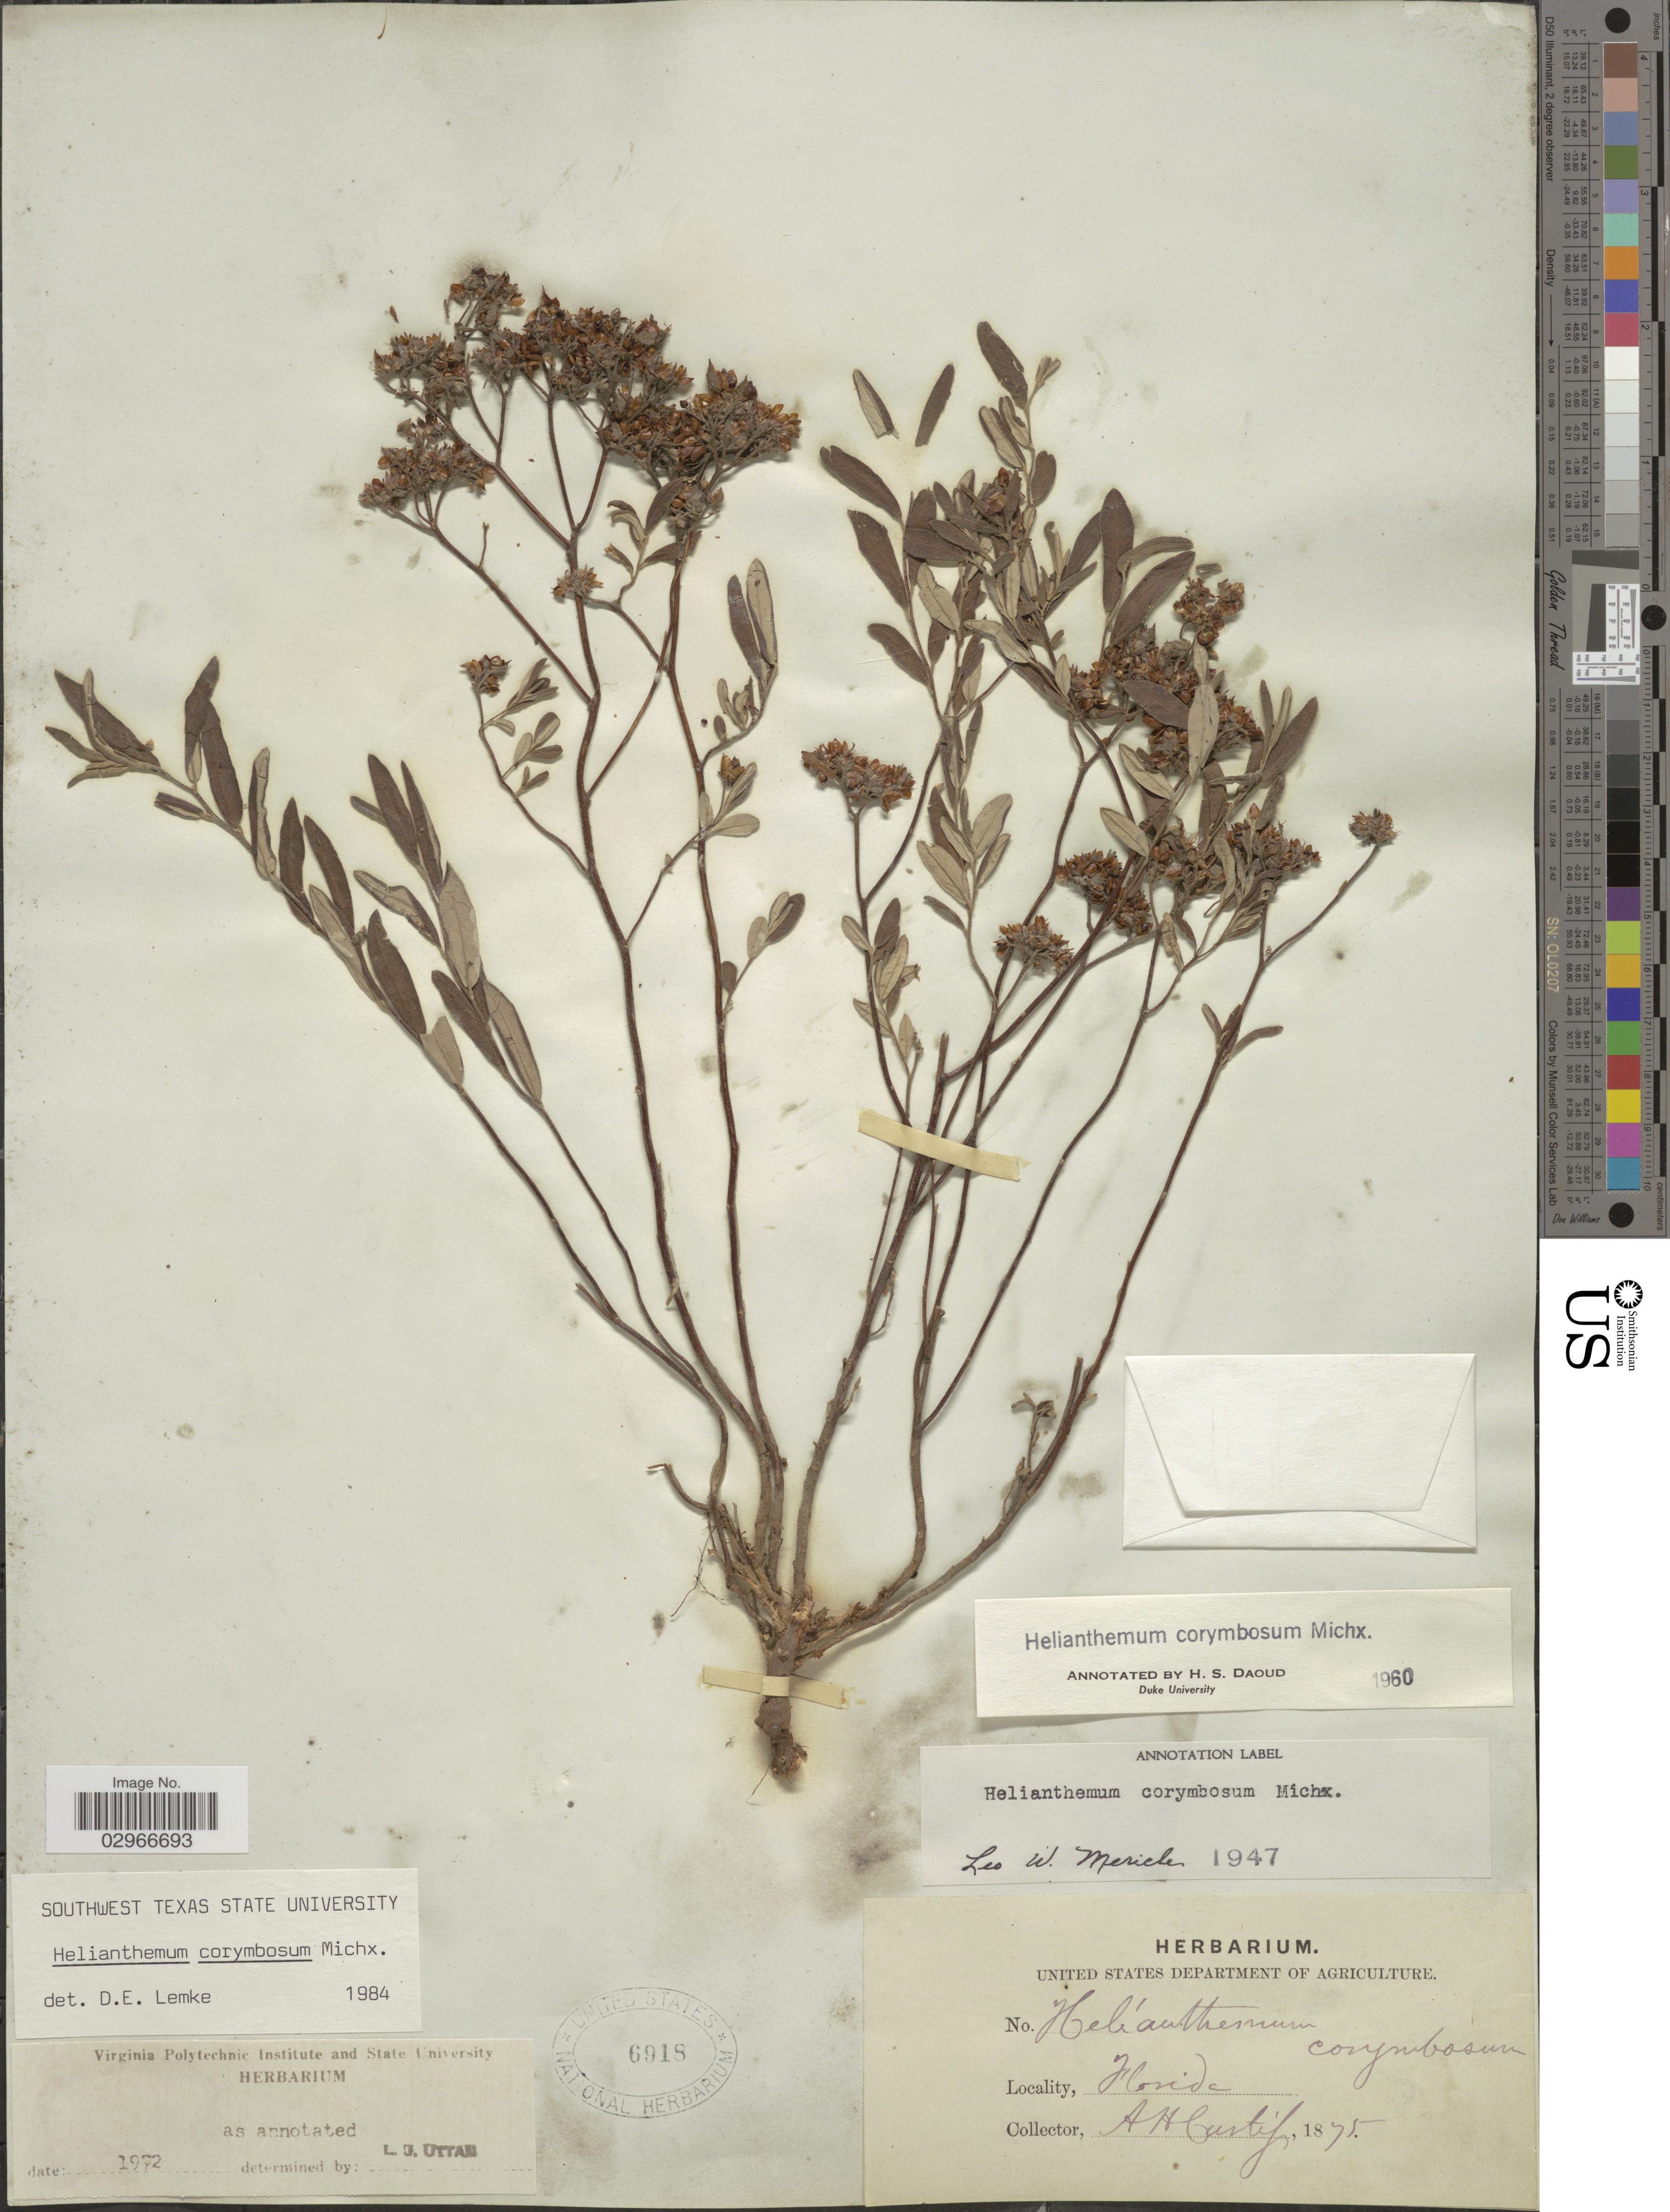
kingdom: Plantae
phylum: Tracheophyta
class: Magnoliopsida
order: Malvales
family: Cistaceae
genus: Helianthemum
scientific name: Helianthemum corymbosum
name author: Michx.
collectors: A. H. Curtiss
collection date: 1875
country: United States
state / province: Florida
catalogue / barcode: US 6918